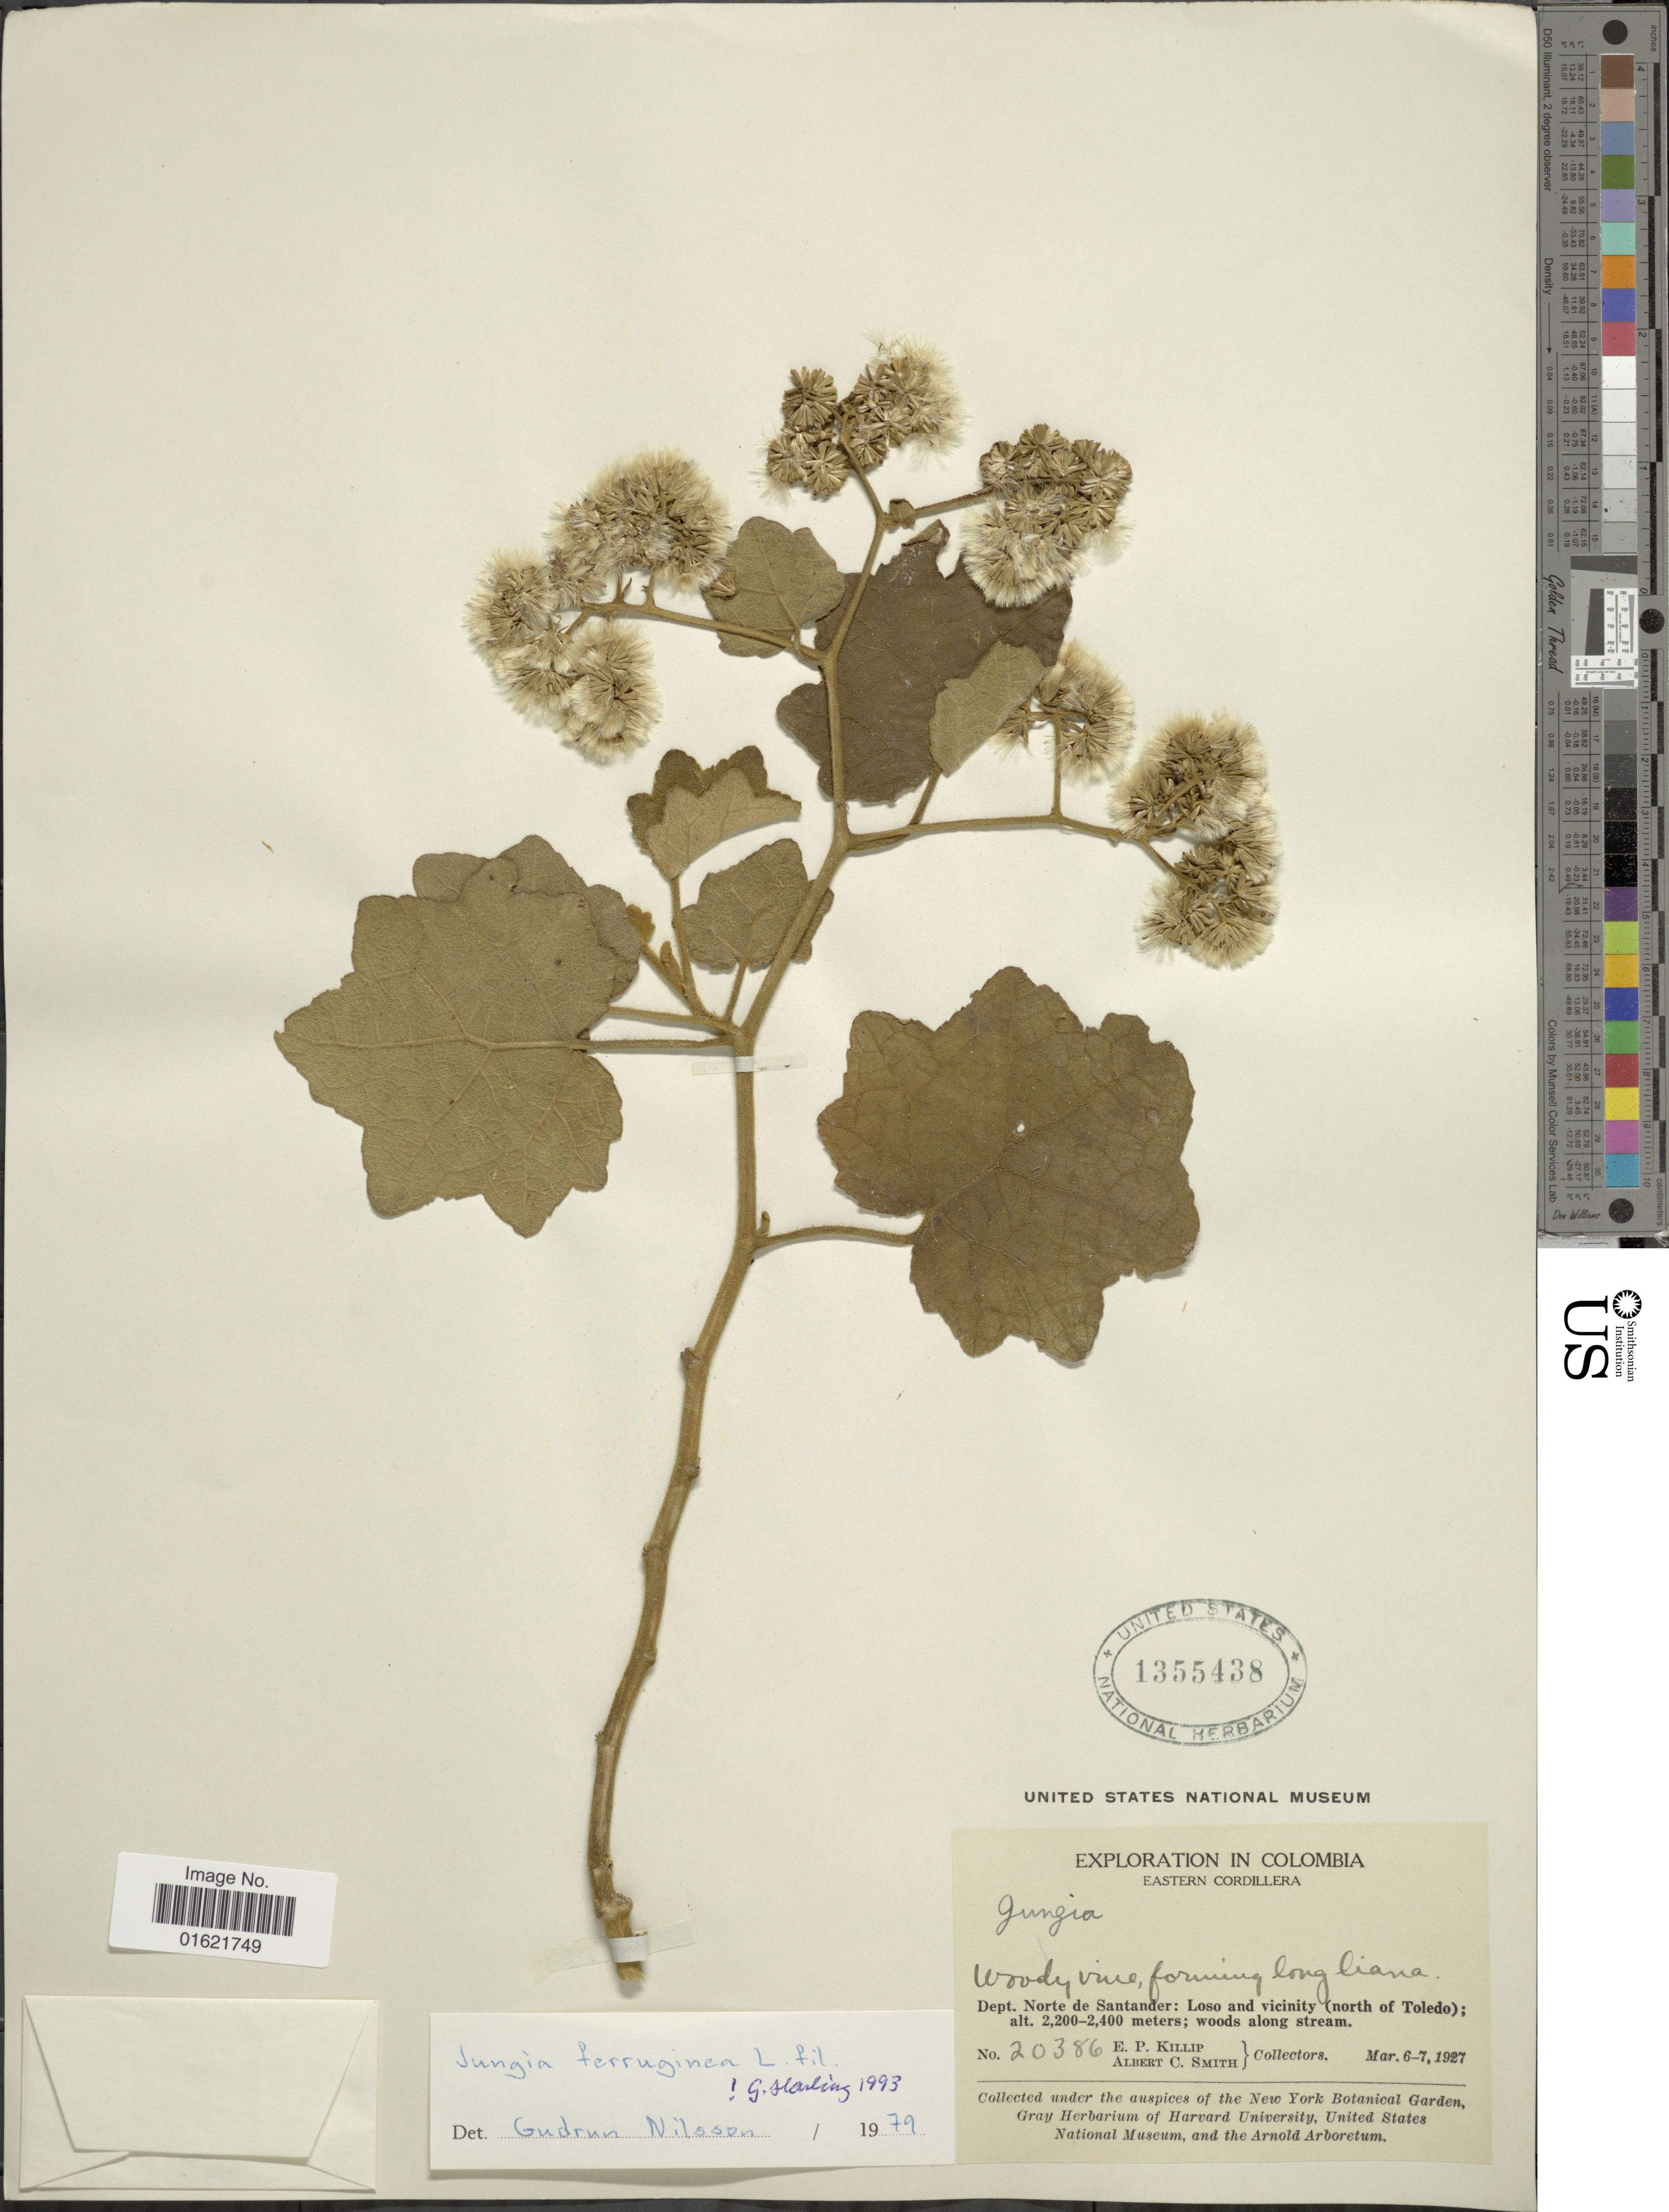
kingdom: Plantae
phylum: Tracheophyta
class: Magnoliopsida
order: Asterales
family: Asteraceae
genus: Jungia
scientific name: Jungia ferruginea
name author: L. f.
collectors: E. P. Killip & A. C. Smith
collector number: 20386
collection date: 1927-03-06/1927-03-07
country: Colombia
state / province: Norte de Santander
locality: Loso and vicinity (north of Toledo)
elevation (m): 2200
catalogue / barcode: US 1355438